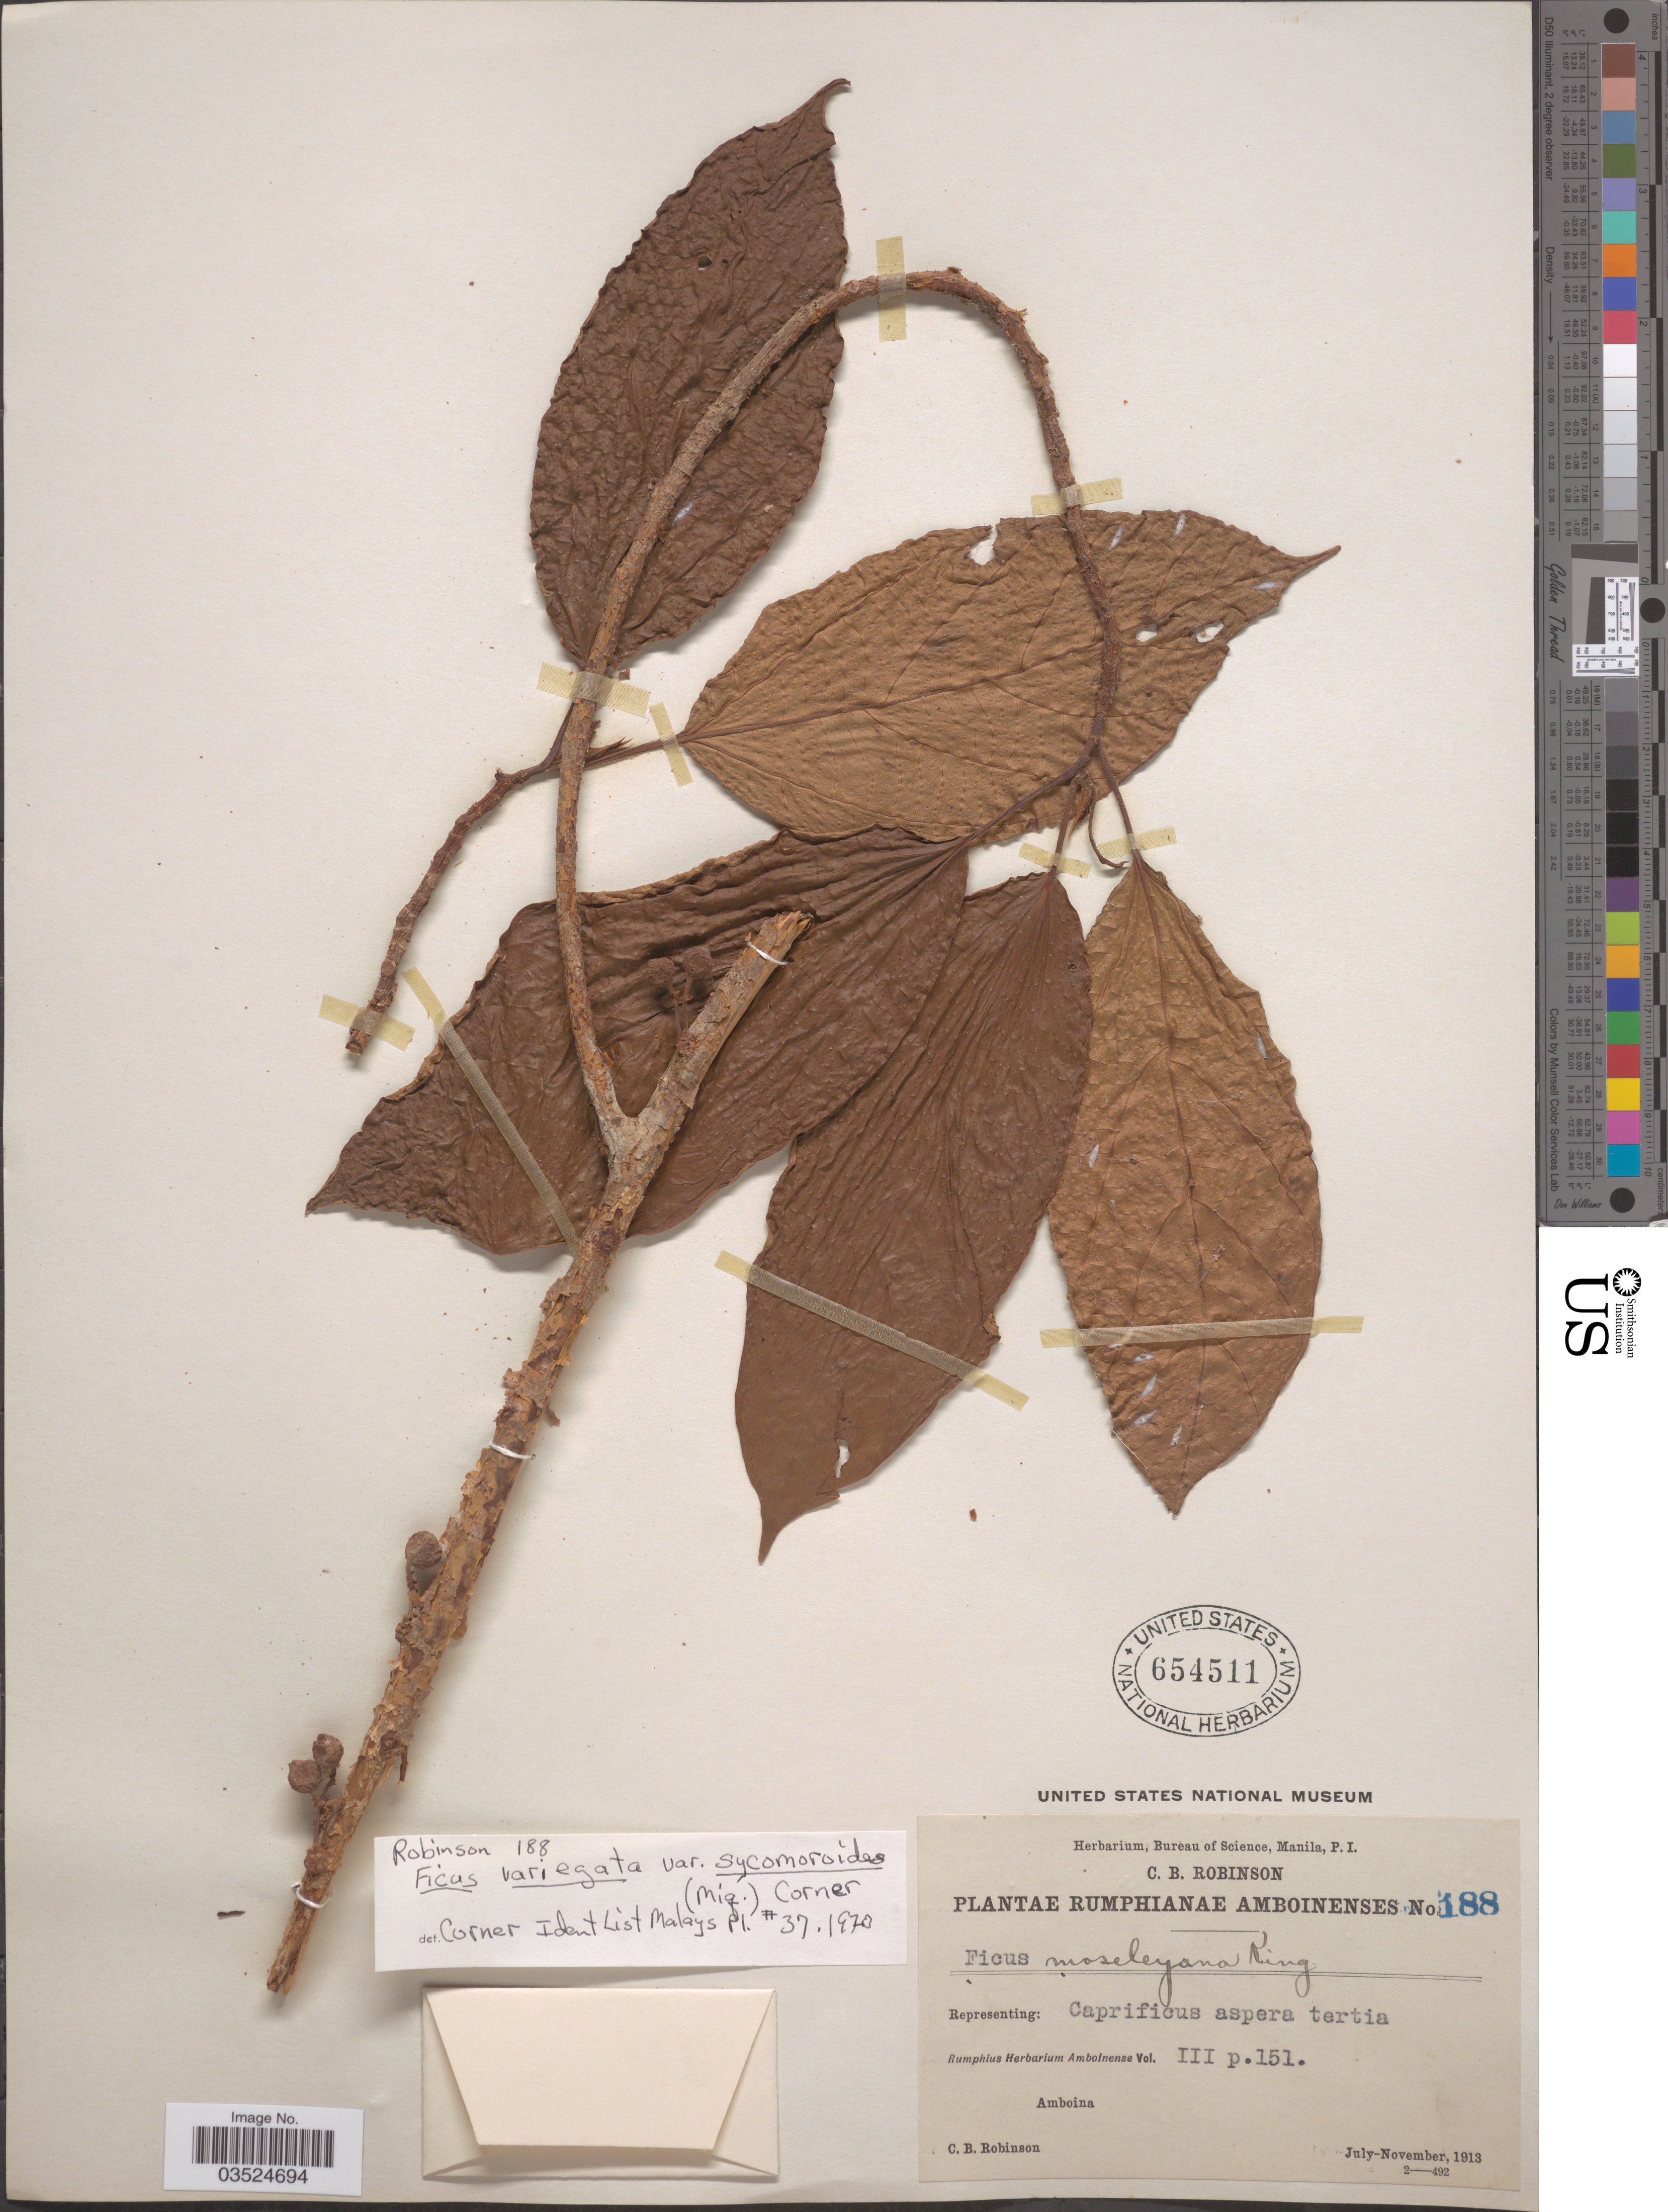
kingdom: Plantae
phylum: Tracheophyta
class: Magnoliopsida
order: Rosales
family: Moraceae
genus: Ficus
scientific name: Ficus variegata var. sycomoroides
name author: (Miq.) Corner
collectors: C. Robinson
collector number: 188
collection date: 1913-07/1913-11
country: Indonesia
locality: Amboina.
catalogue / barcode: US 654511